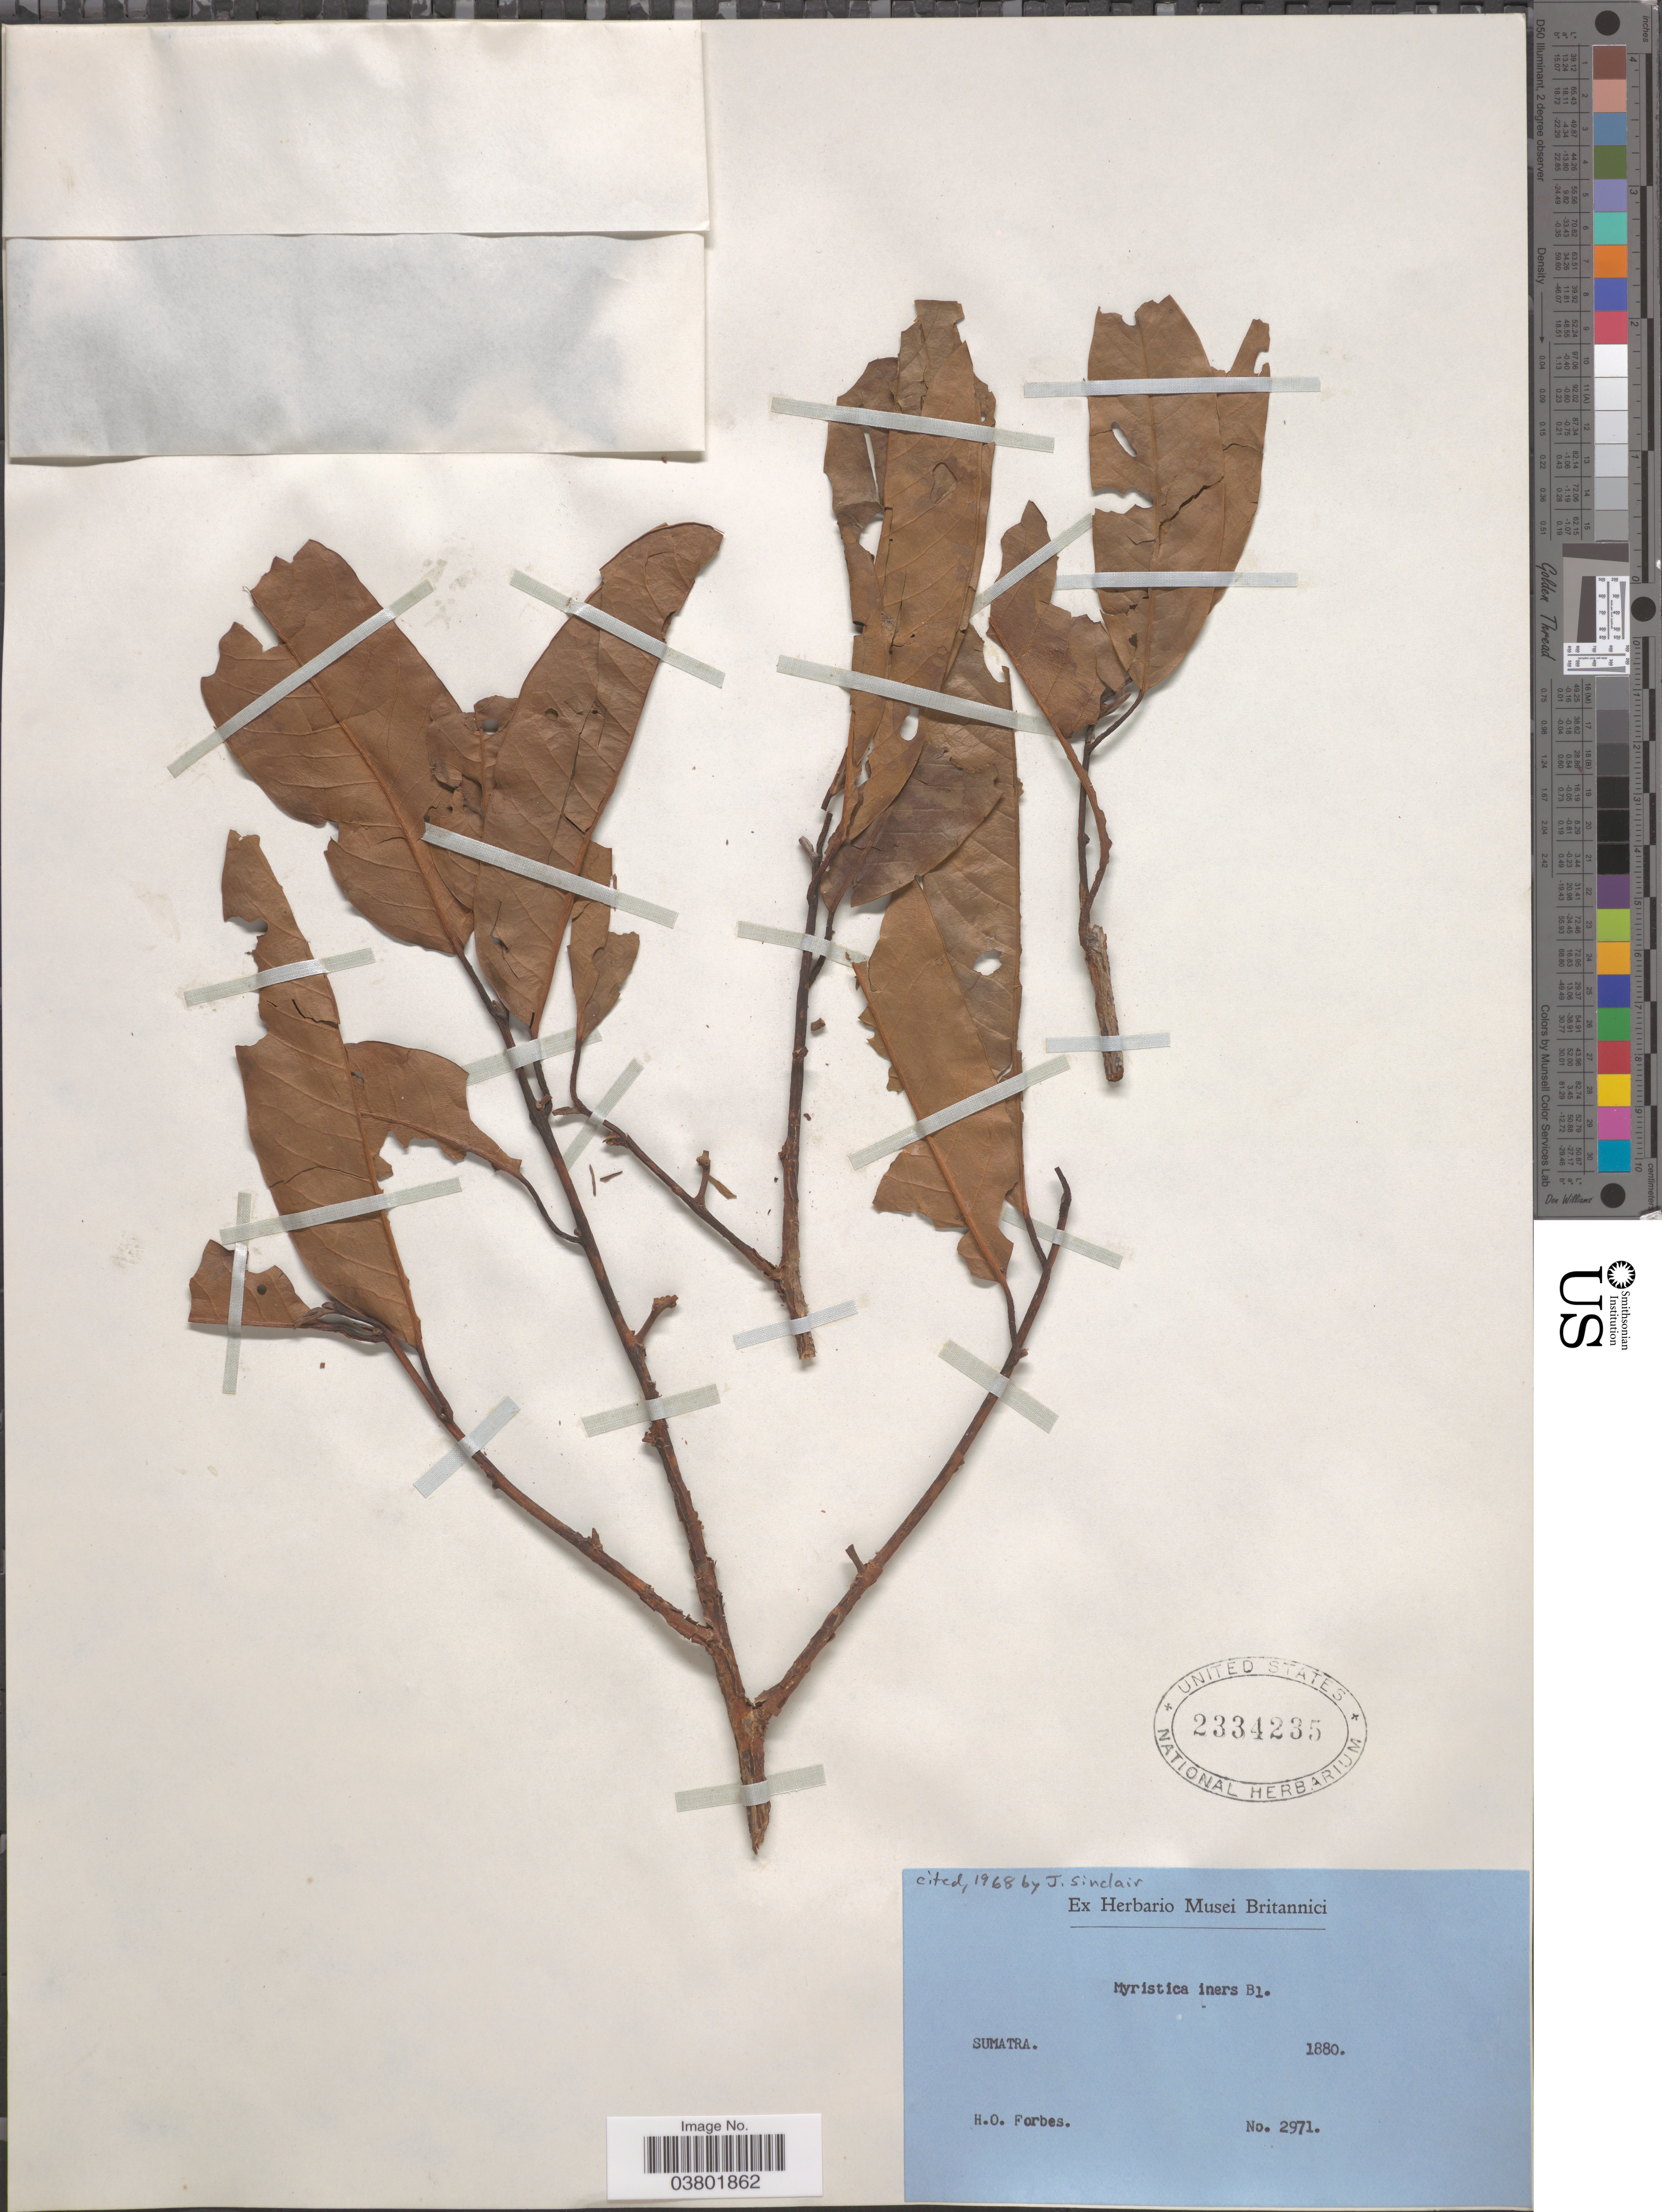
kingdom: Plantae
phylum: Tracheophyta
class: Magnoliopsida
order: Magnoliales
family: Myristicaceae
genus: Myristica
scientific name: Myristica iners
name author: Blume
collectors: H. O. Forbes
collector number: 2971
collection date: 1880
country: Indonesia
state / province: Sumatra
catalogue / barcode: US 2334235